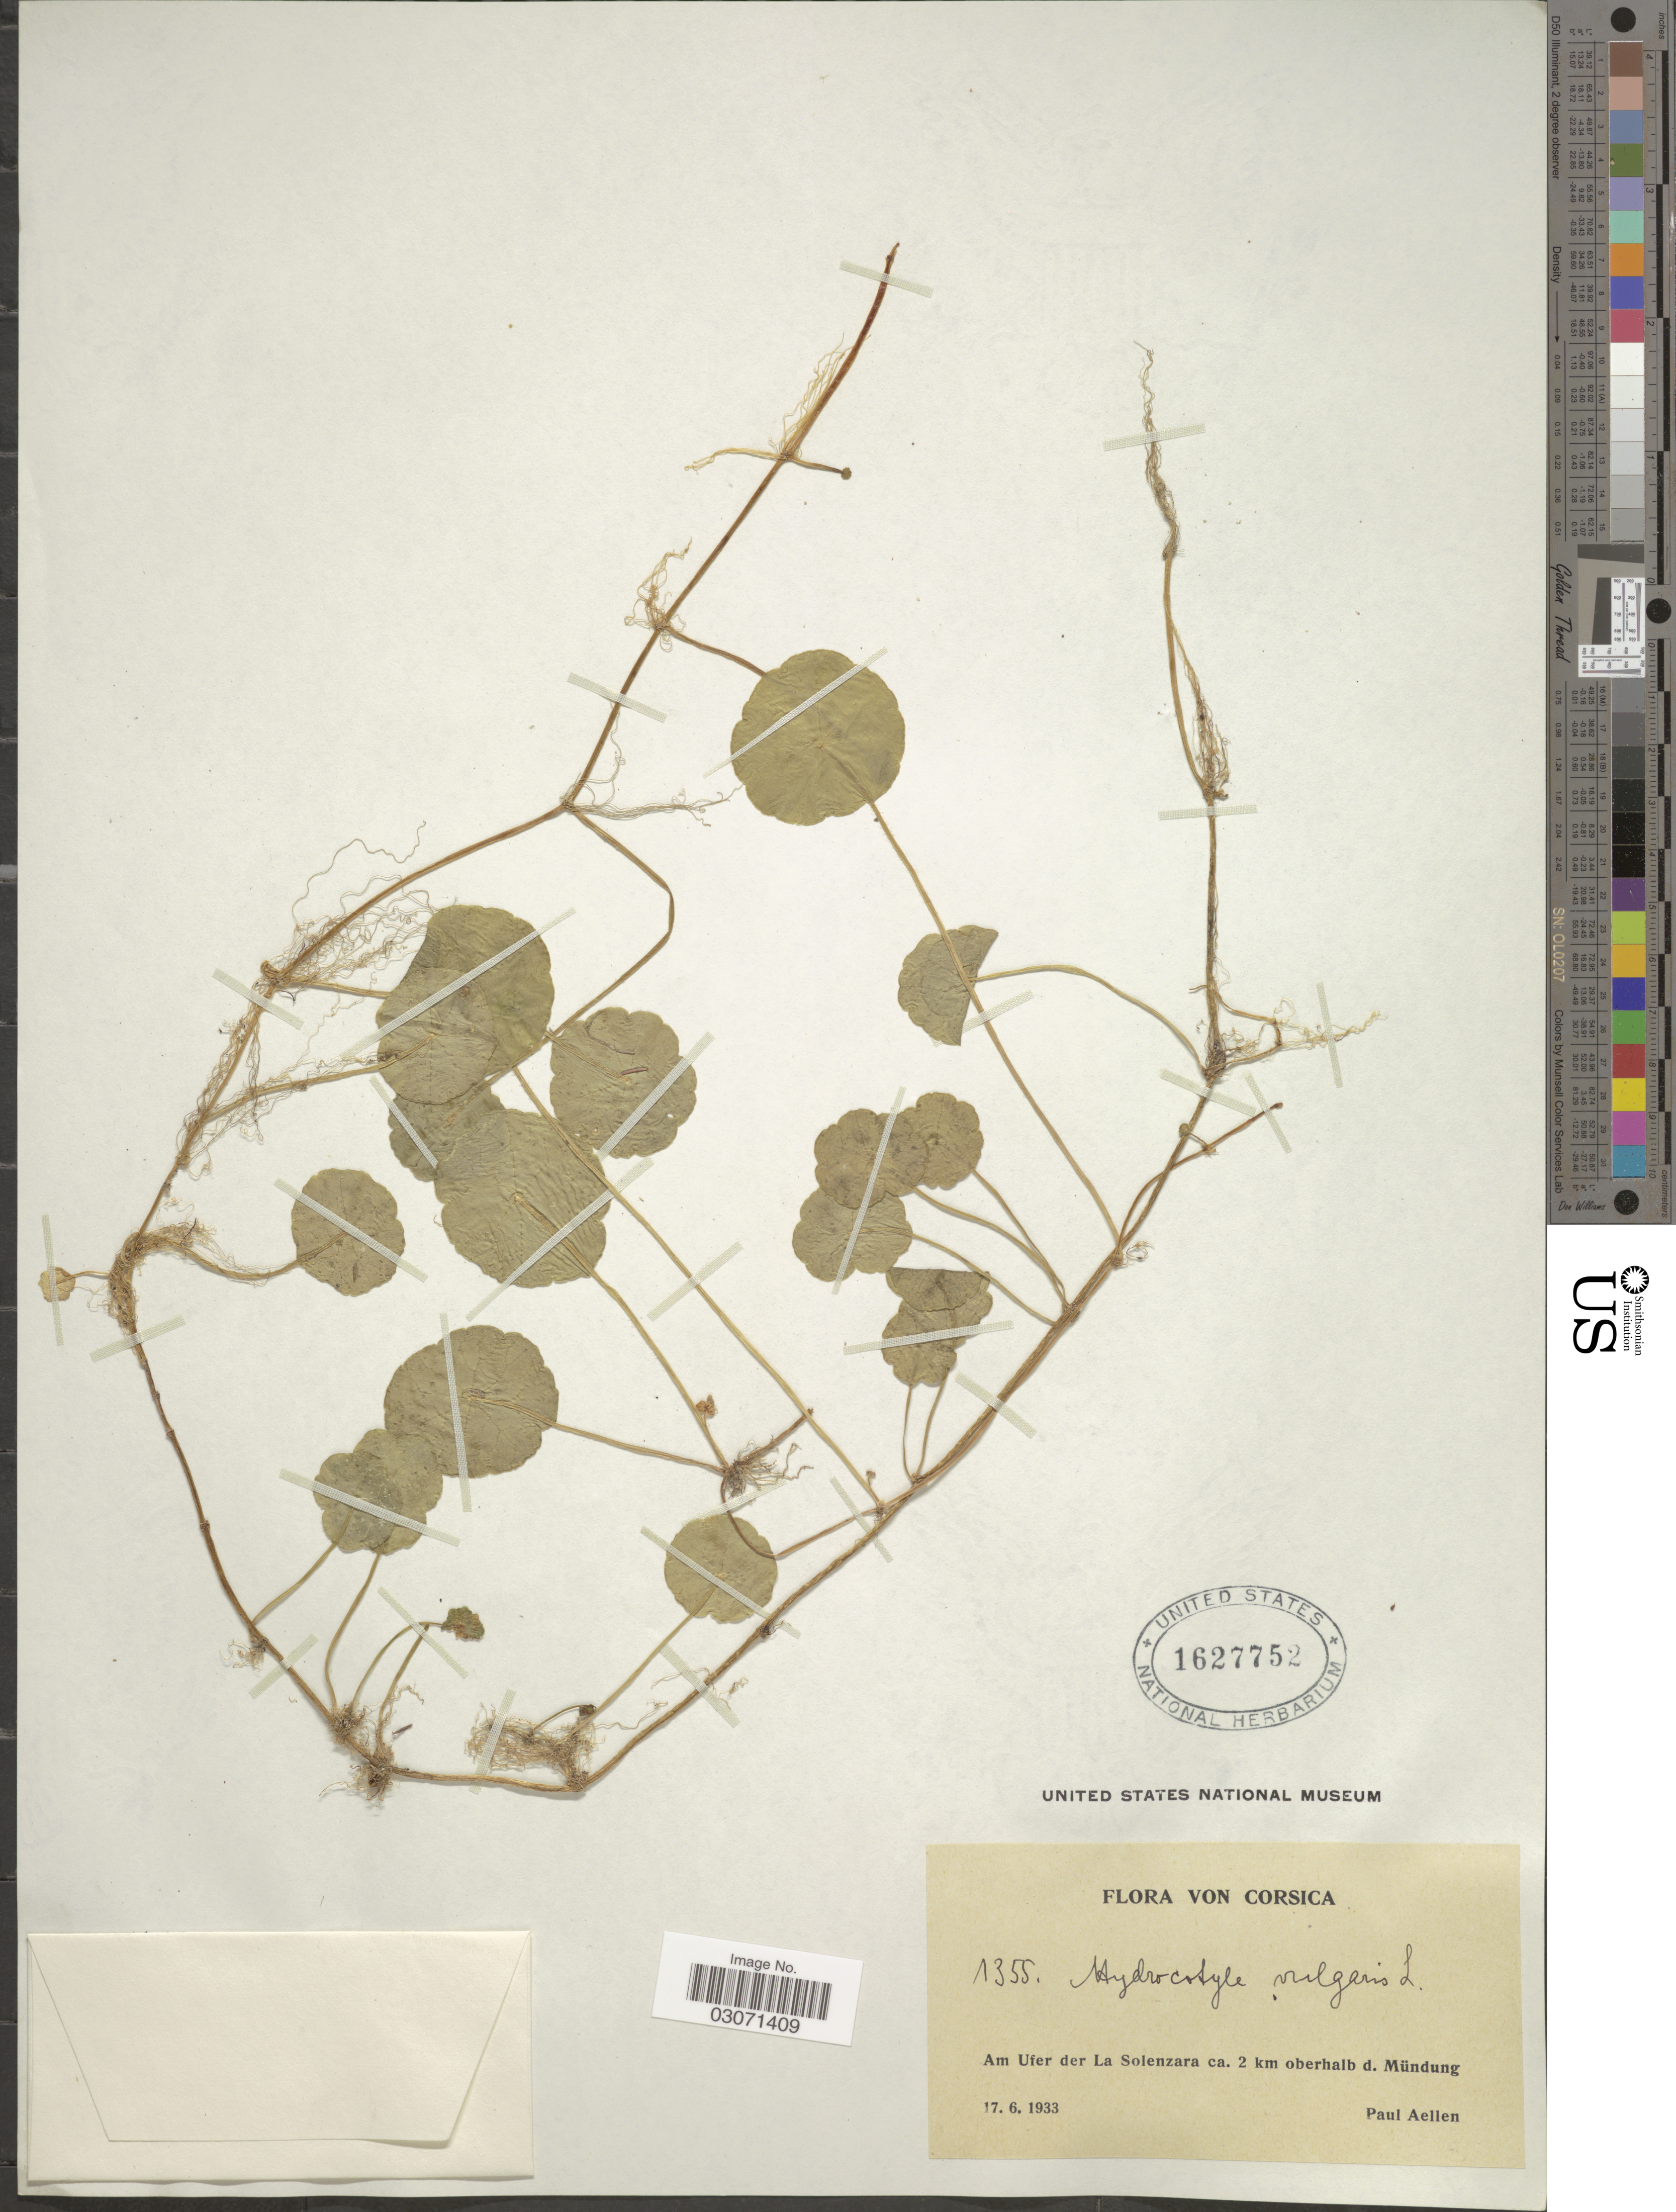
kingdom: Plantae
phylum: Tracheophyta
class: Magnoliopsida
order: Apiales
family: Araliaceae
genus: Hydrocotyle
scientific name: Hydrocotyle vulgaris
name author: L.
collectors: P. Aellen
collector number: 1355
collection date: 1933-06-17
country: France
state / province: Corsica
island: Corse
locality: Am Ufer der La Solenzara ca. 2 km oberhalb d. Mündung.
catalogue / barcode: US 1627752